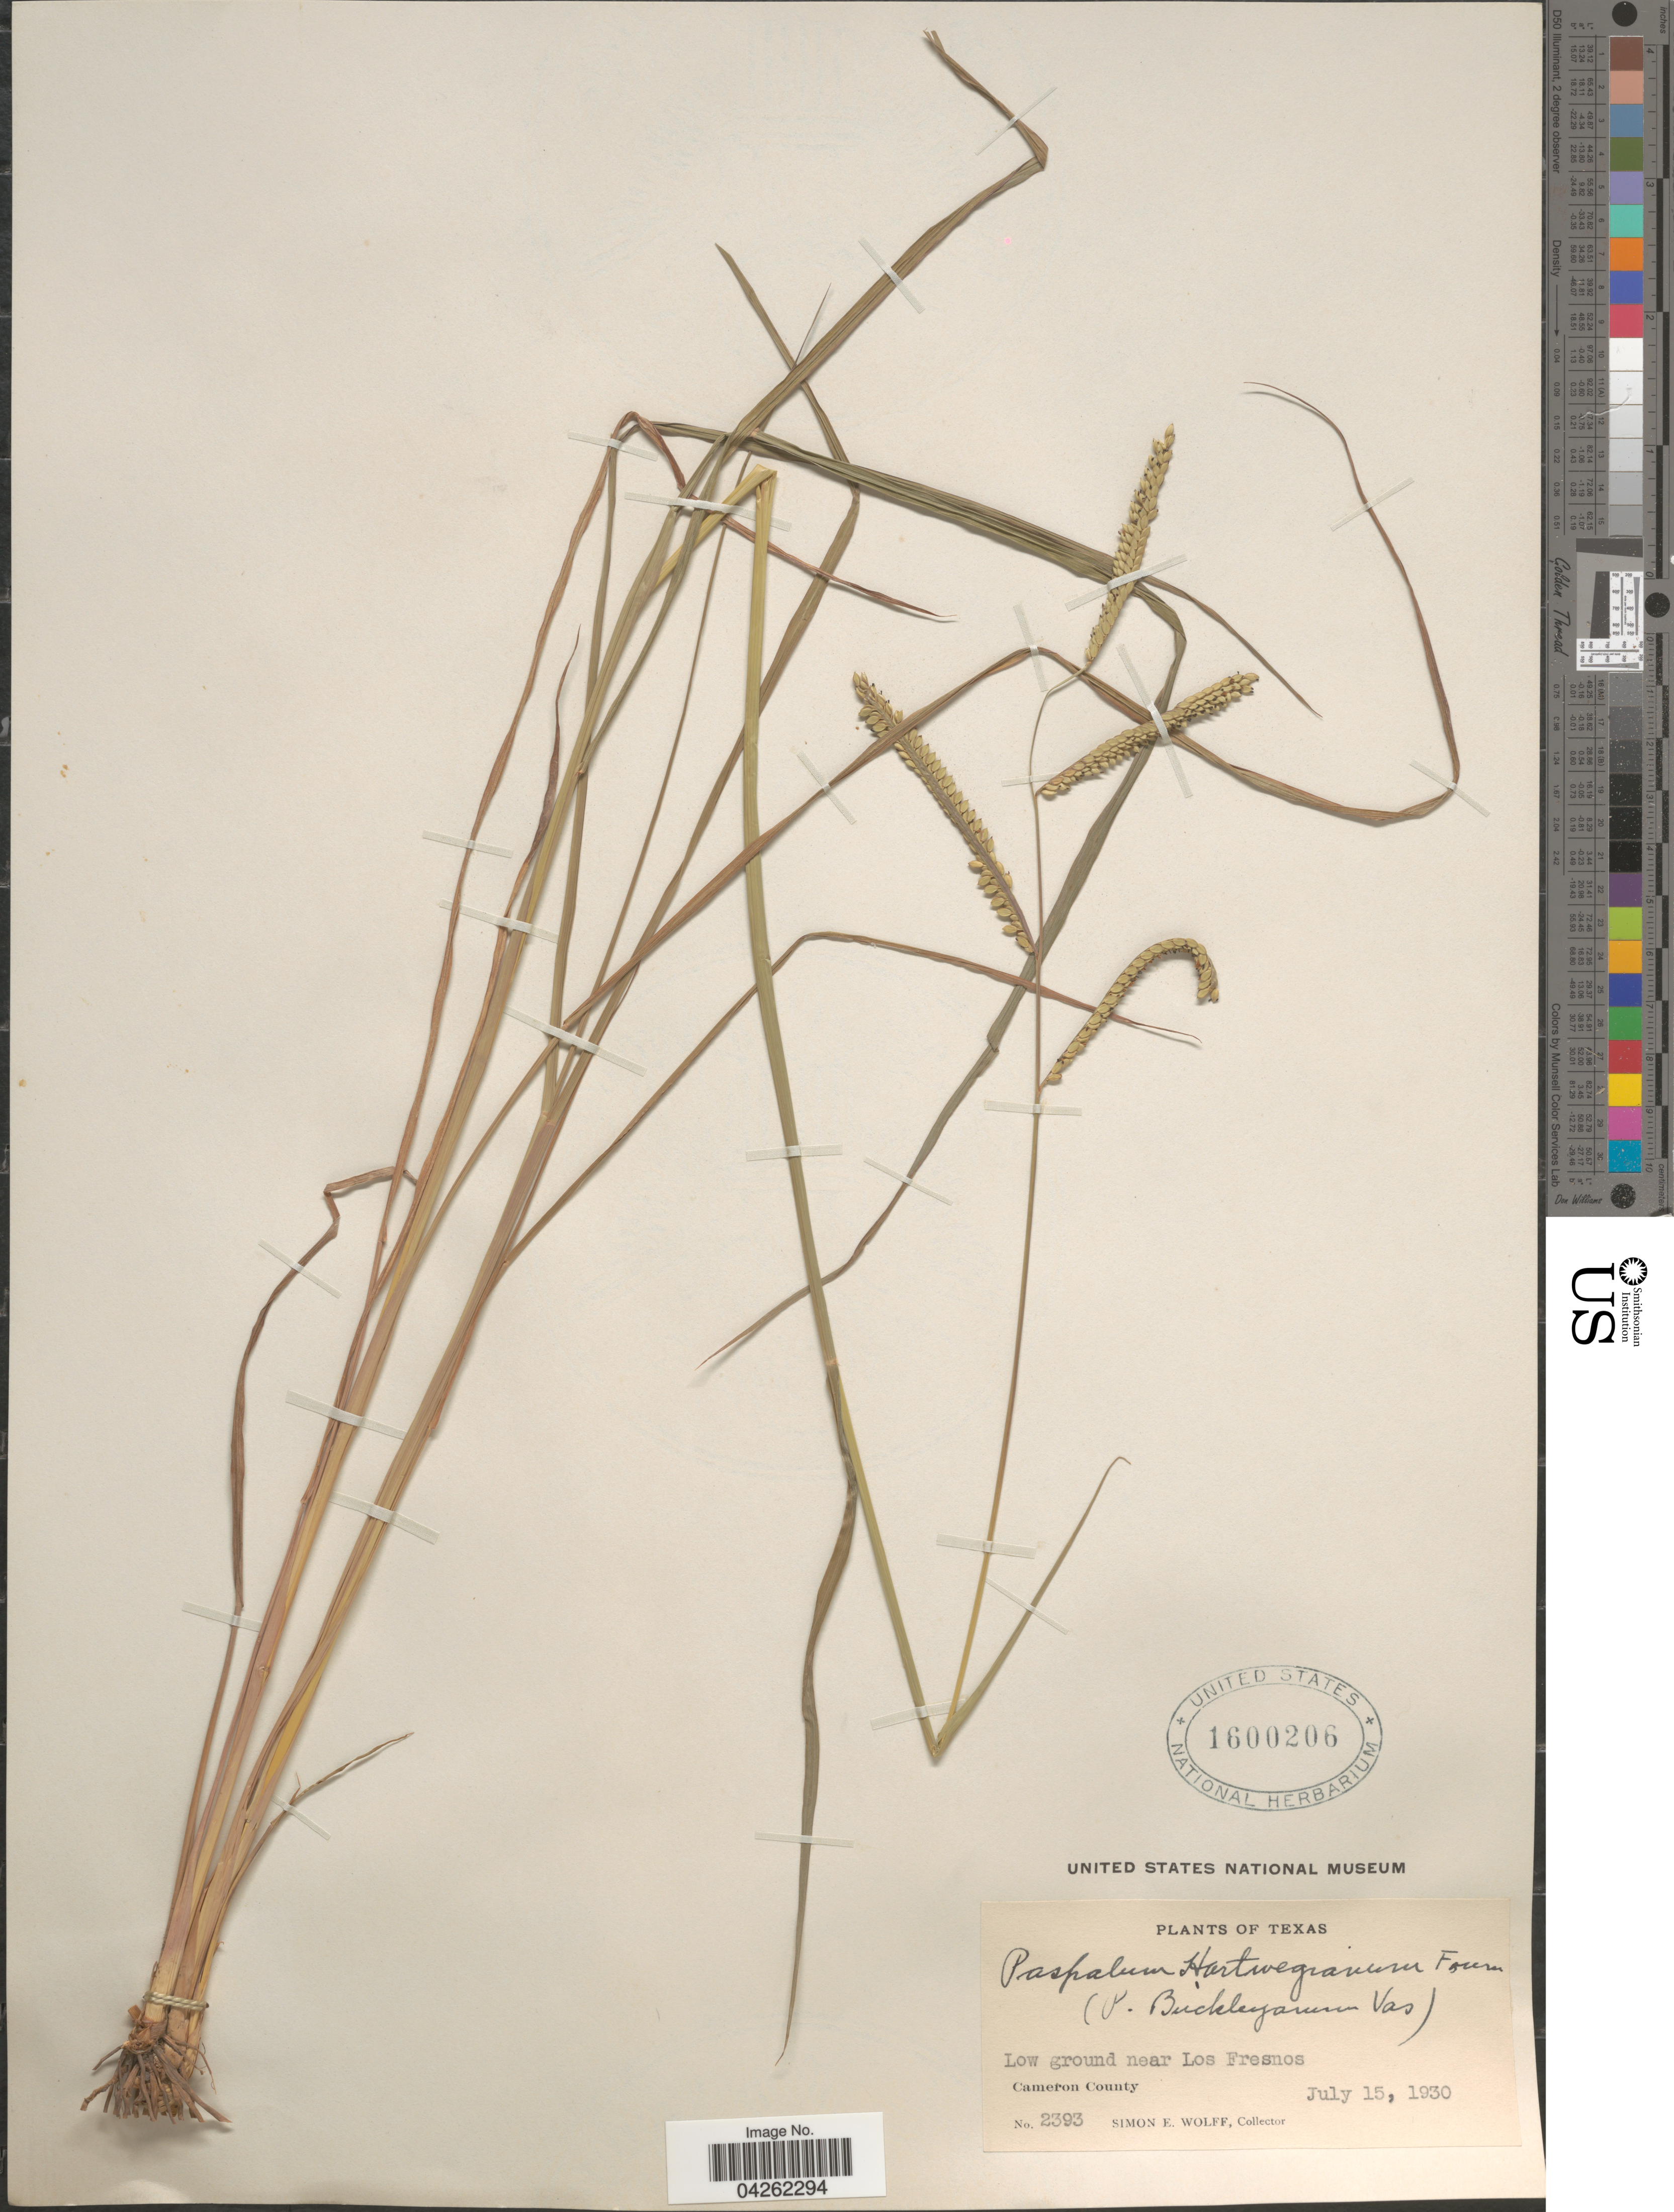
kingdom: Plantae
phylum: Tracheophyta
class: Liliopsida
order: Poales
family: Poaceae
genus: Paspalum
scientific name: Paspalum hartwegianum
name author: E. Fourn.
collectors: S. E. Wolff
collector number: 2393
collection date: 1930-07-15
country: United States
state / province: Texas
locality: Low ground near Los Fresnos. Cameron County.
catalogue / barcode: US 1600206